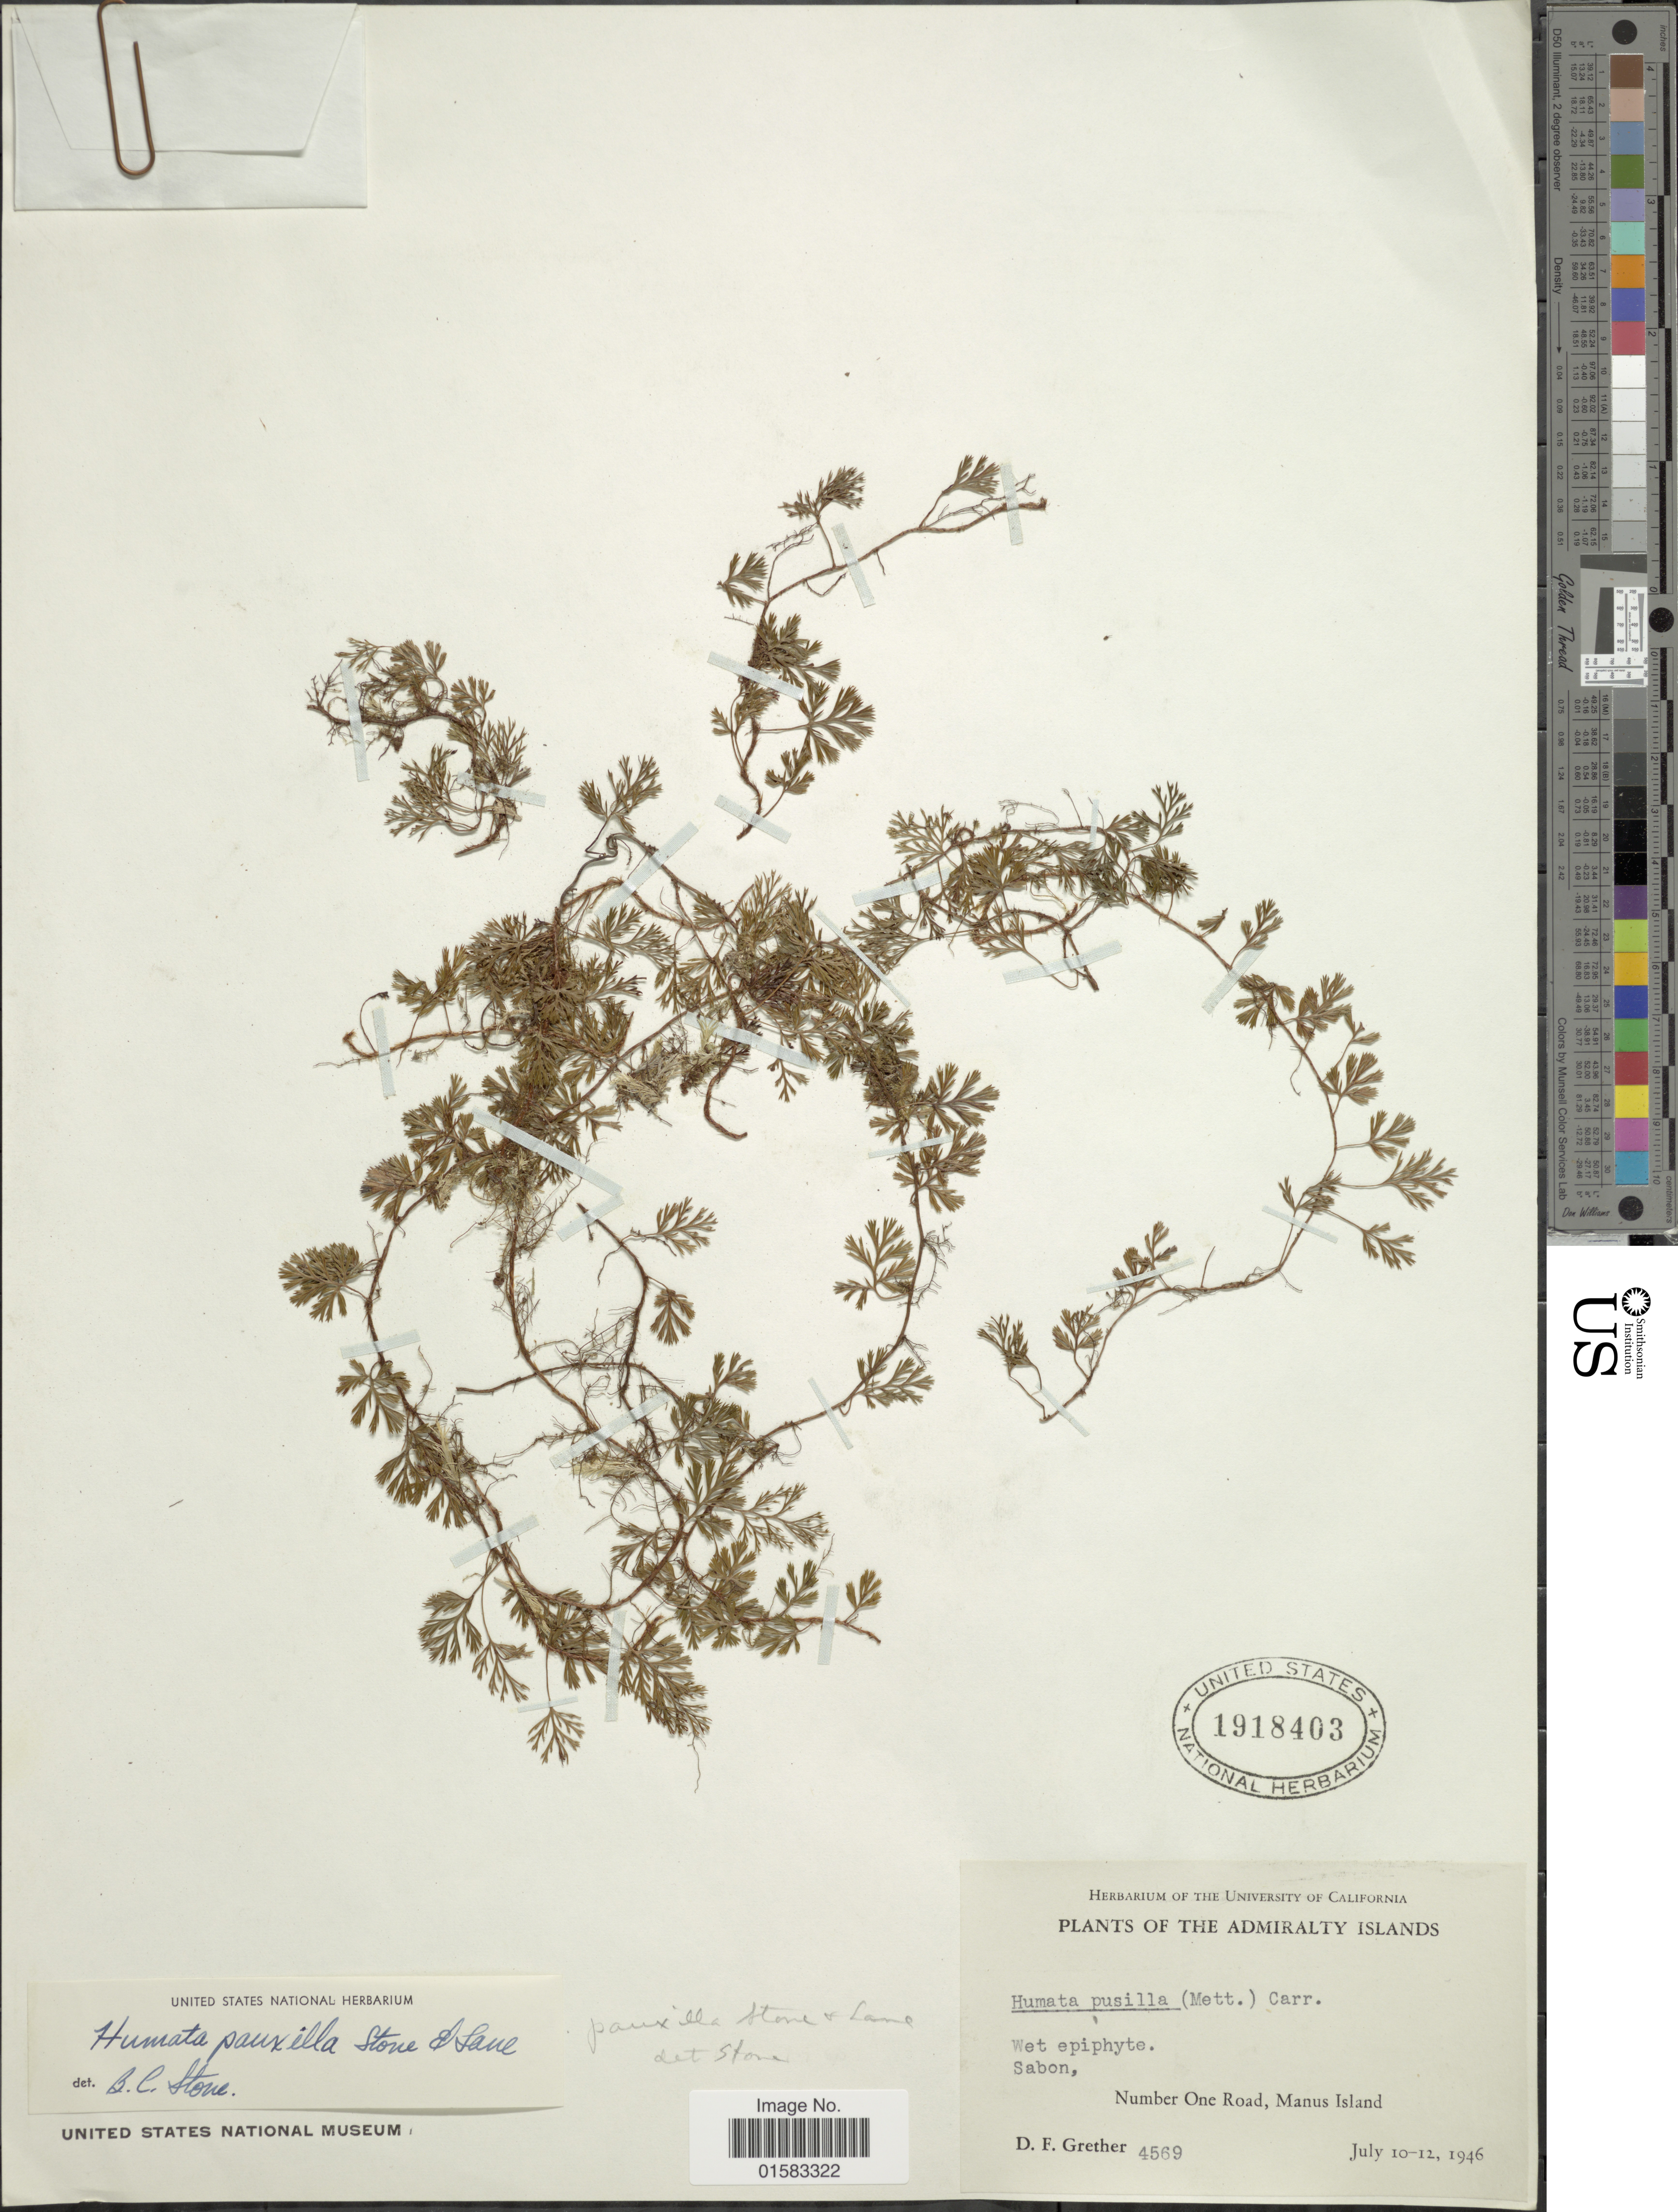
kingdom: Plantae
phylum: Tracheophyta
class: Polypodiopsida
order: Polypodiales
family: Davalliaceae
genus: Davallia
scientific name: Davallia repens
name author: (L. f.) Kuhn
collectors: D. F. Grether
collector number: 4569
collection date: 1946-07-10/1946-07-12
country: Papua New Guinea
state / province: Manus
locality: The Admiralty Islands, Number One Road, Sabon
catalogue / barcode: US 1918403